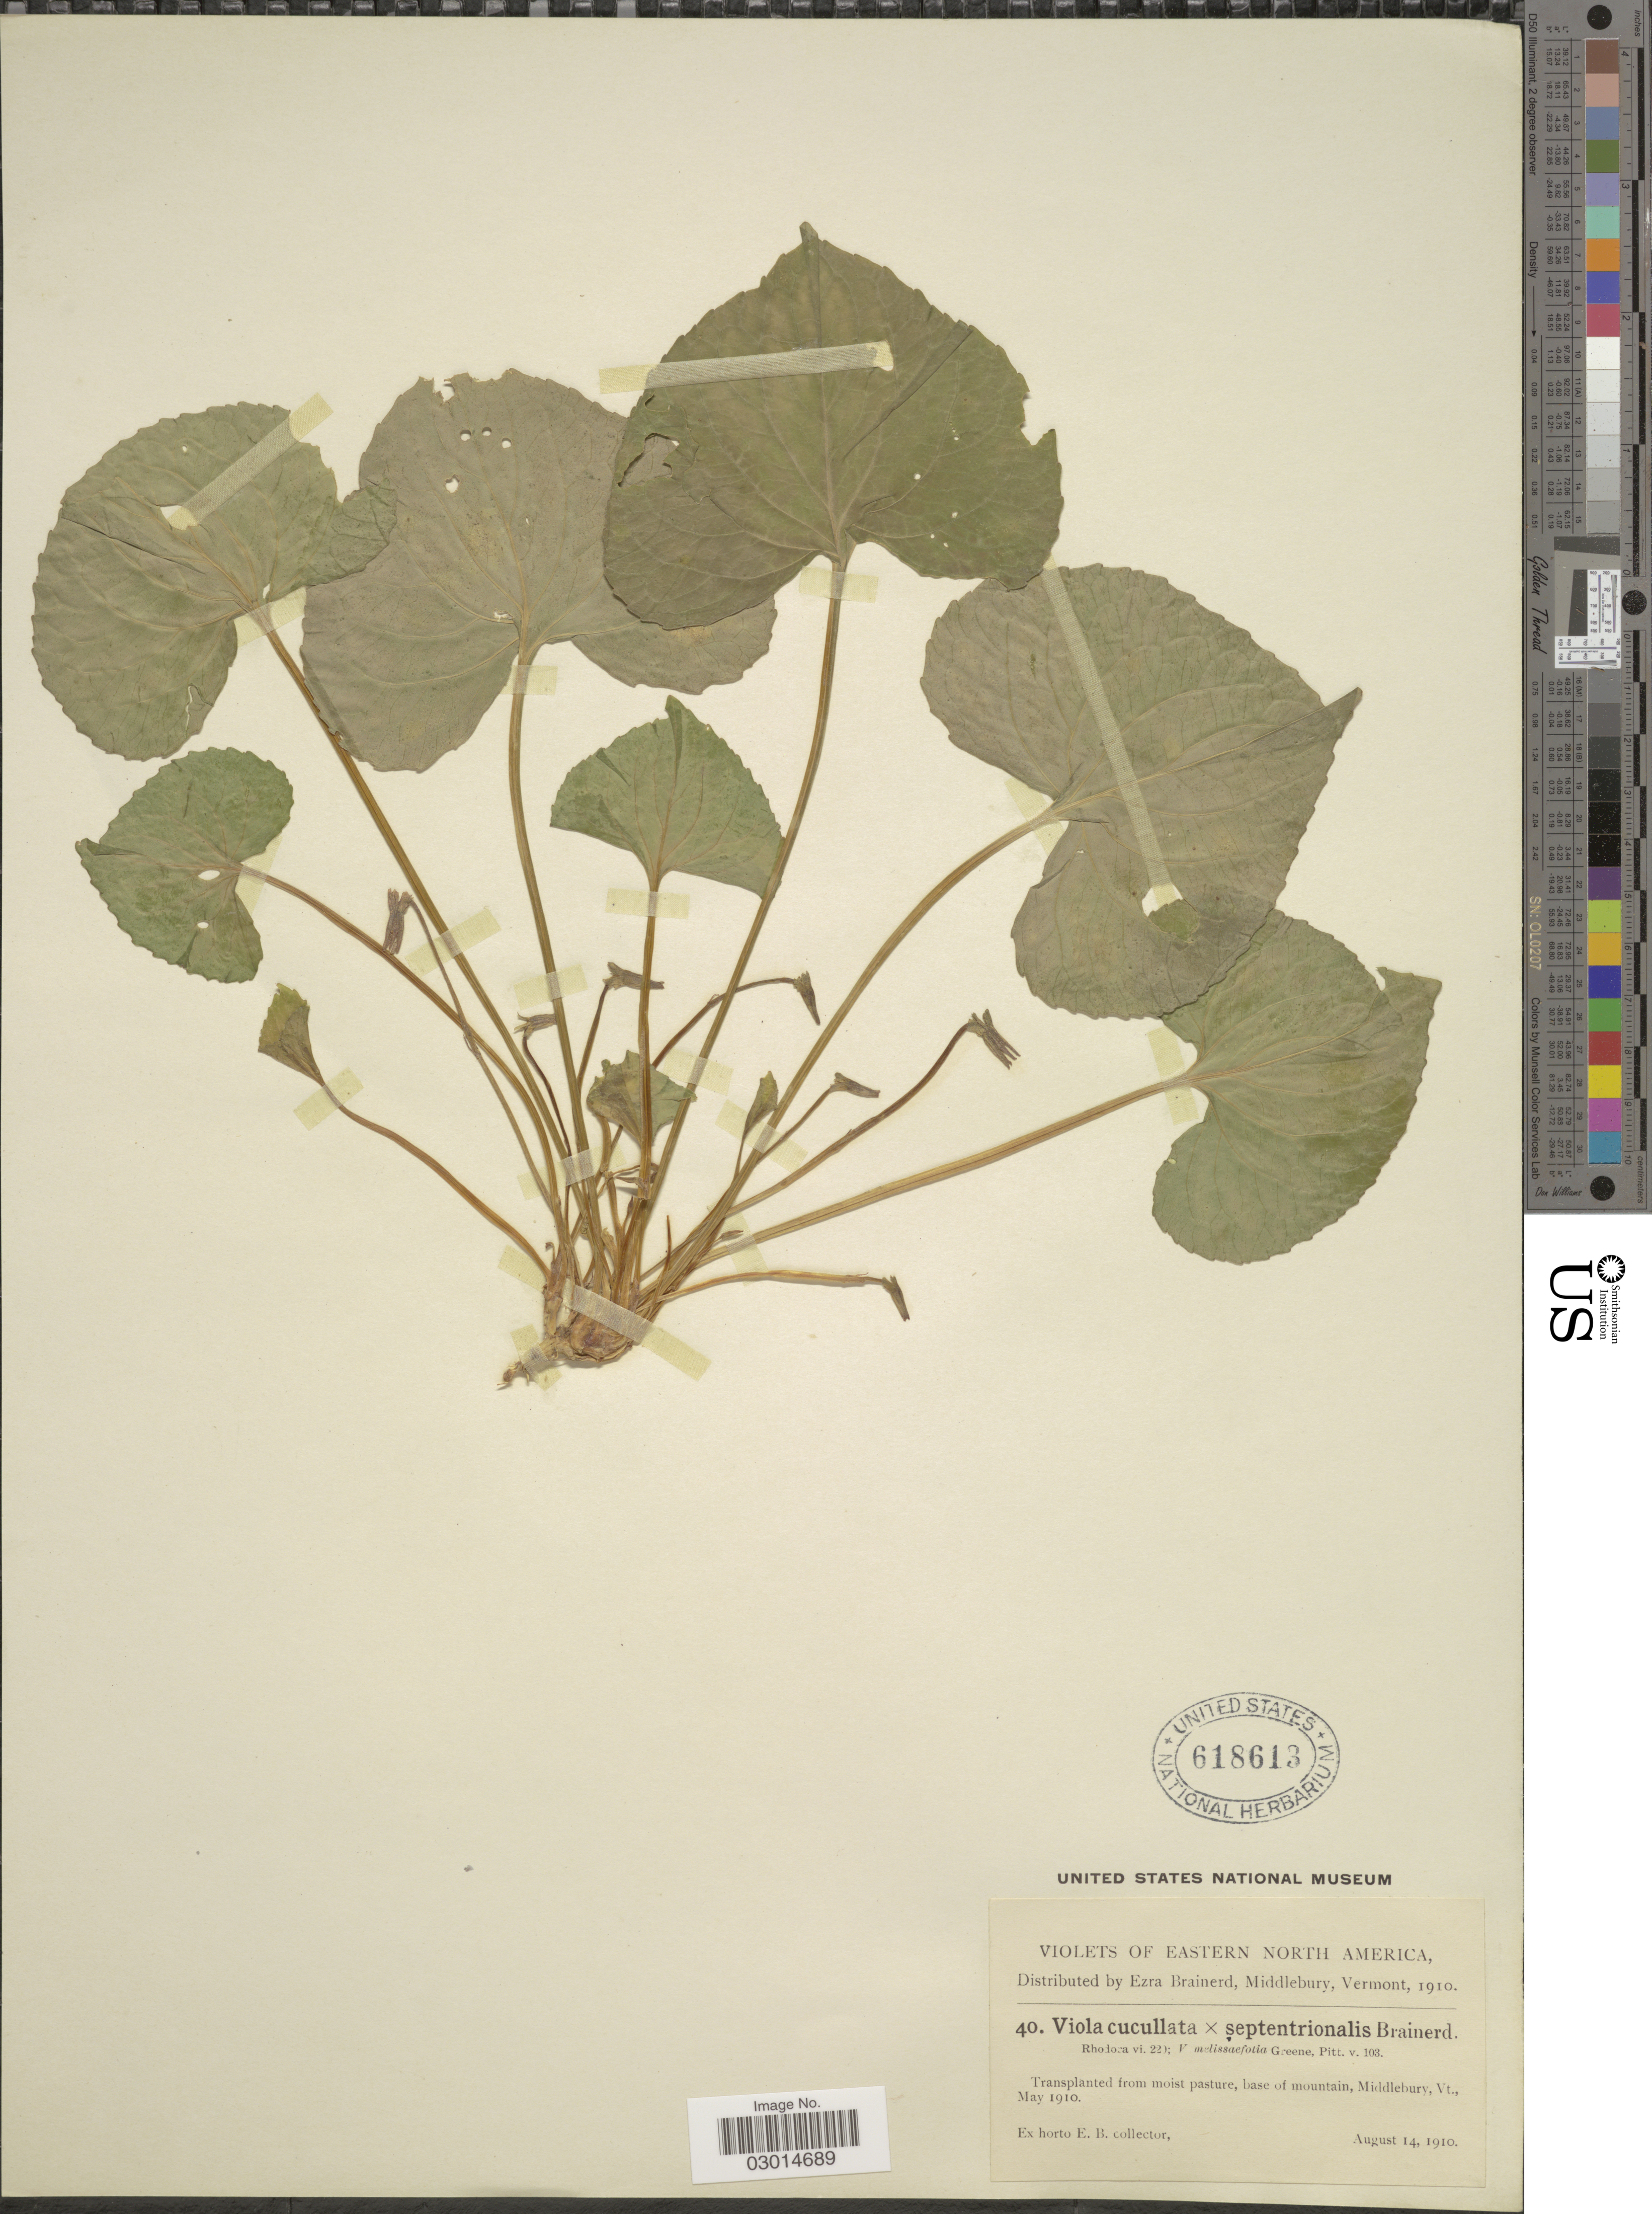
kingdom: Plantae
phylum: Tracheophyta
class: Magnoliopsida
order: Malpighiales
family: Violaceae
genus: Viola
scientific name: Viola cucullata x V. septentrionalis Greene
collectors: ex herb. Ezra Brainerd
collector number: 40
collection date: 1910-08-14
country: United States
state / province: Vermont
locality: Eastern North America. Middlebury, Vt.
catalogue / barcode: US 618613